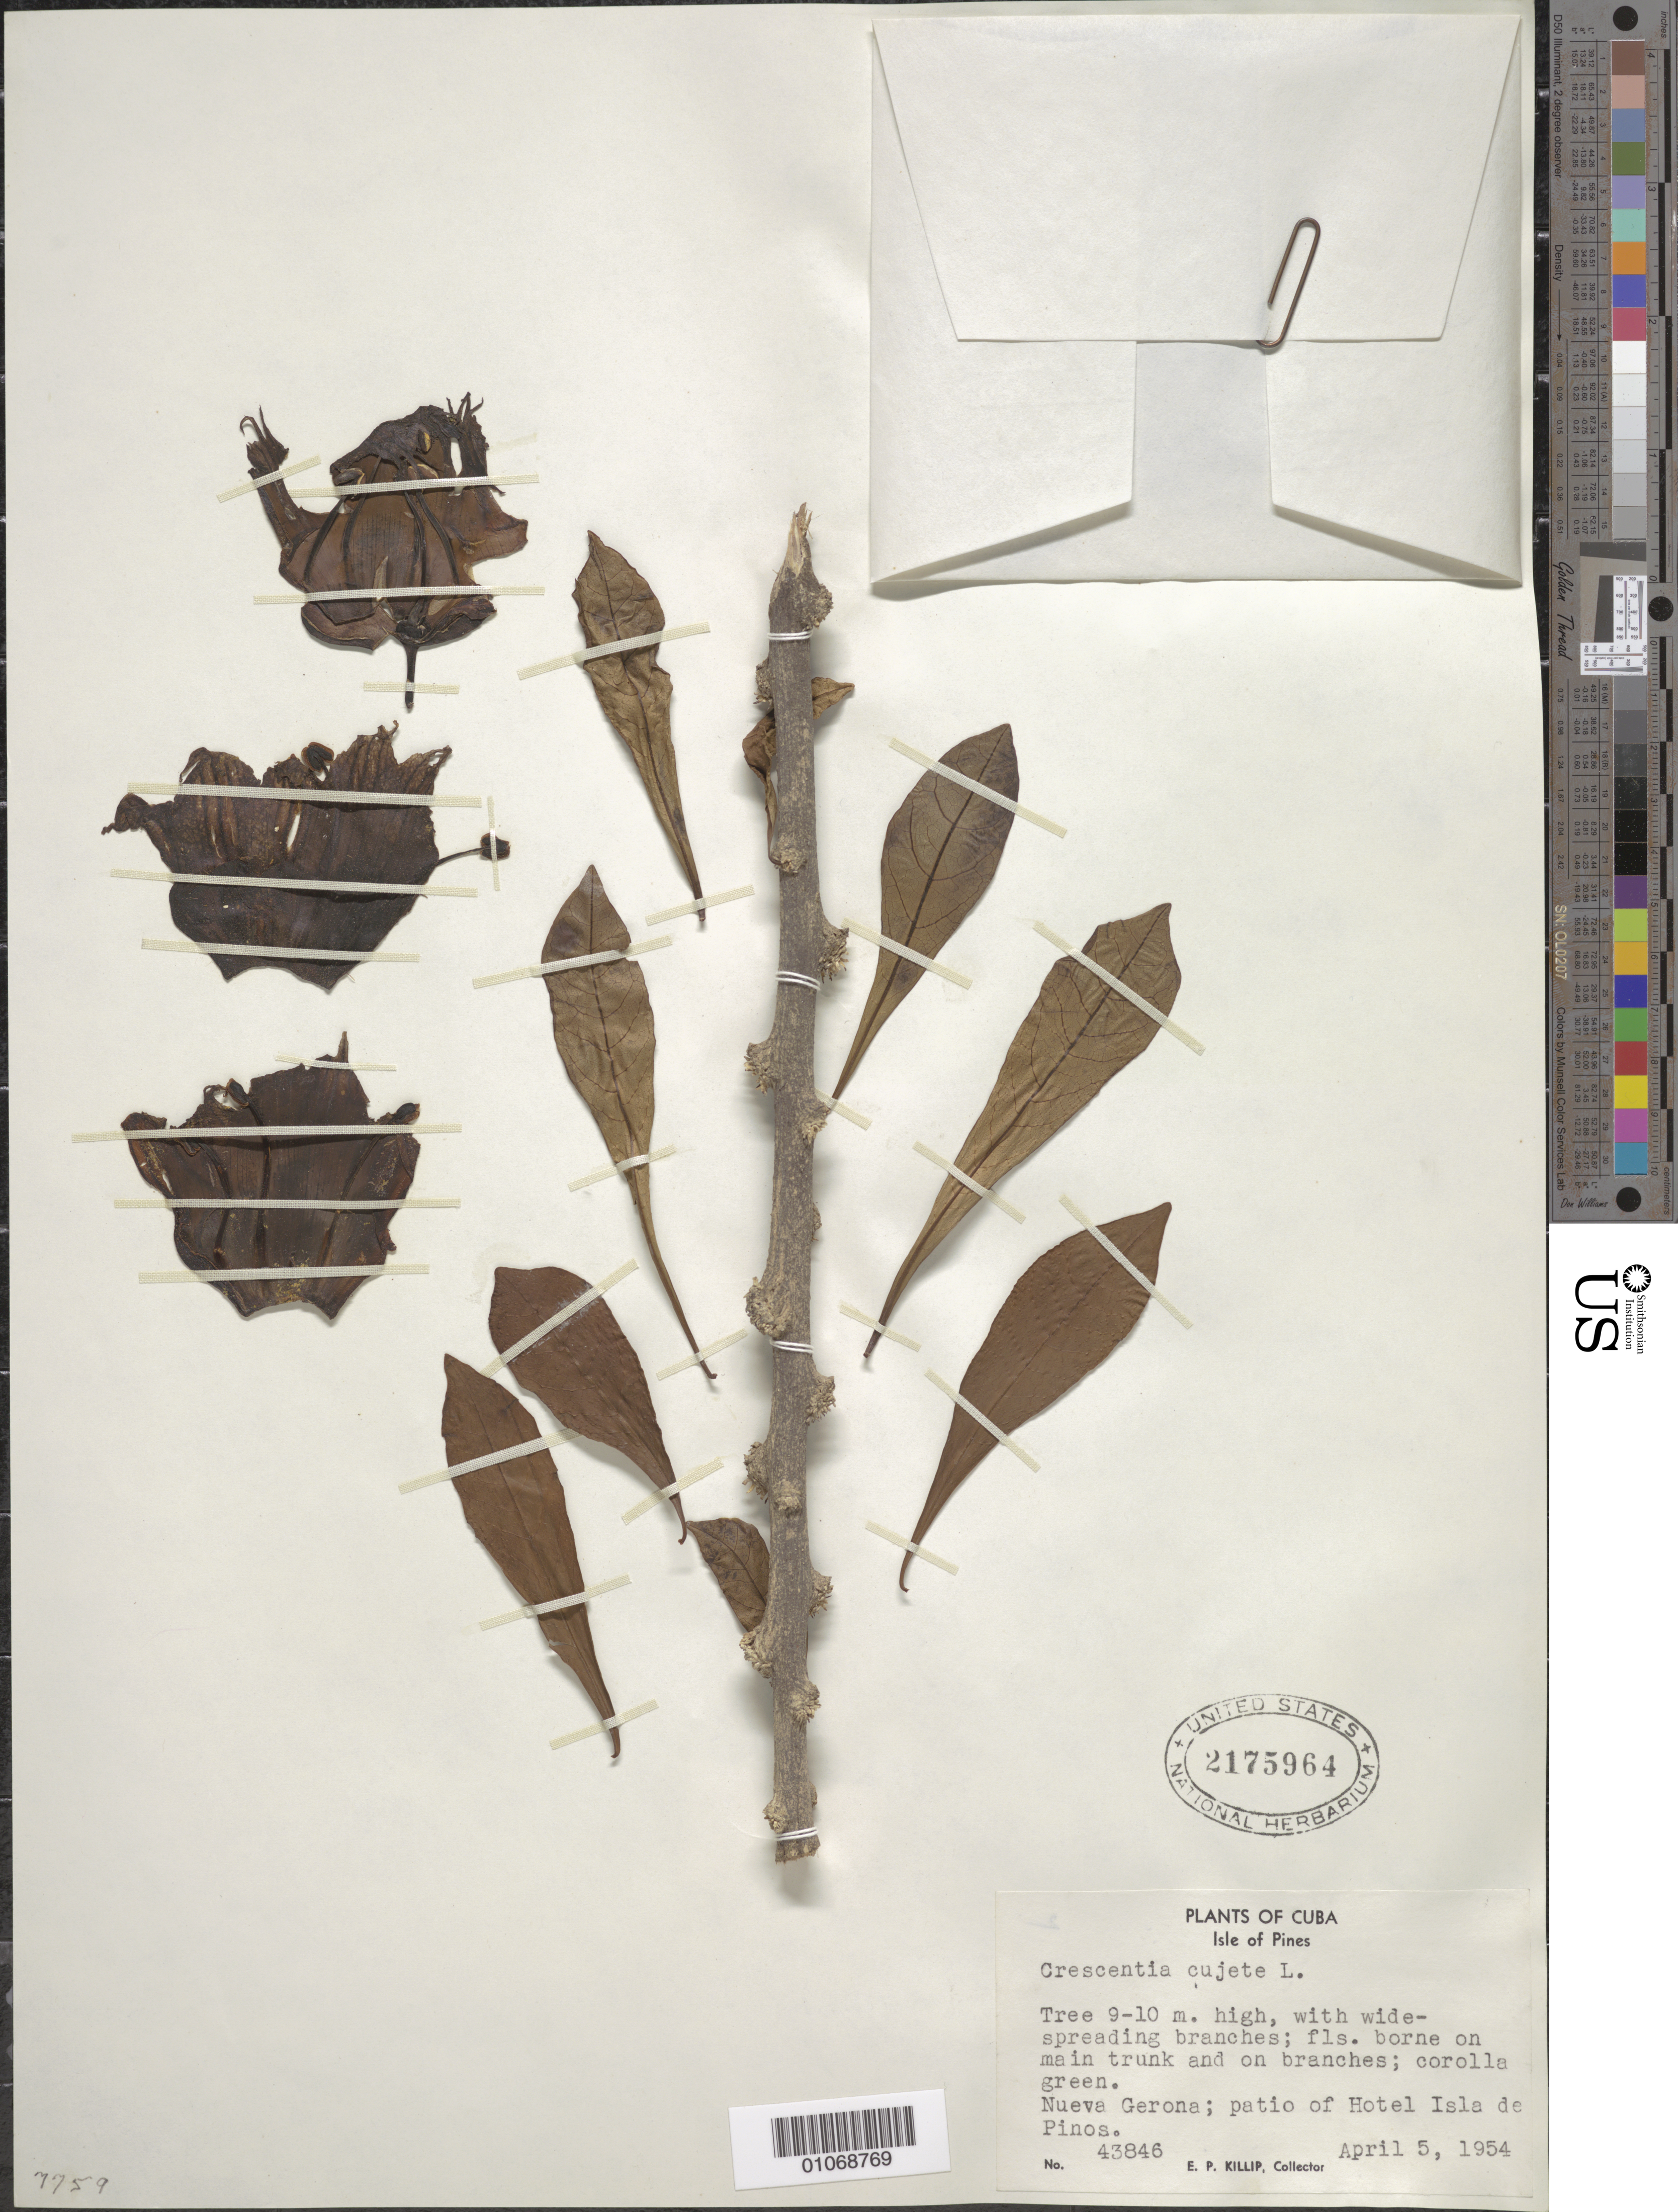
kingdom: Plantae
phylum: Tracheophyta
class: Magnoliopsida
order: Lamiales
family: Bignoniaceae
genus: Crescentia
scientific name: Crescentia cujete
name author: L.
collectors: E. P. Killip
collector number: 43846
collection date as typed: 05 Apr 1954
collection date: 1954-04-05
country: Cuba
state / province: Isla de La Juventud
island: Isla de la Juventud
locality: Nueva Gerona, patio of Hotel Isla de Pinos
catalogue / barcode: US 2175964